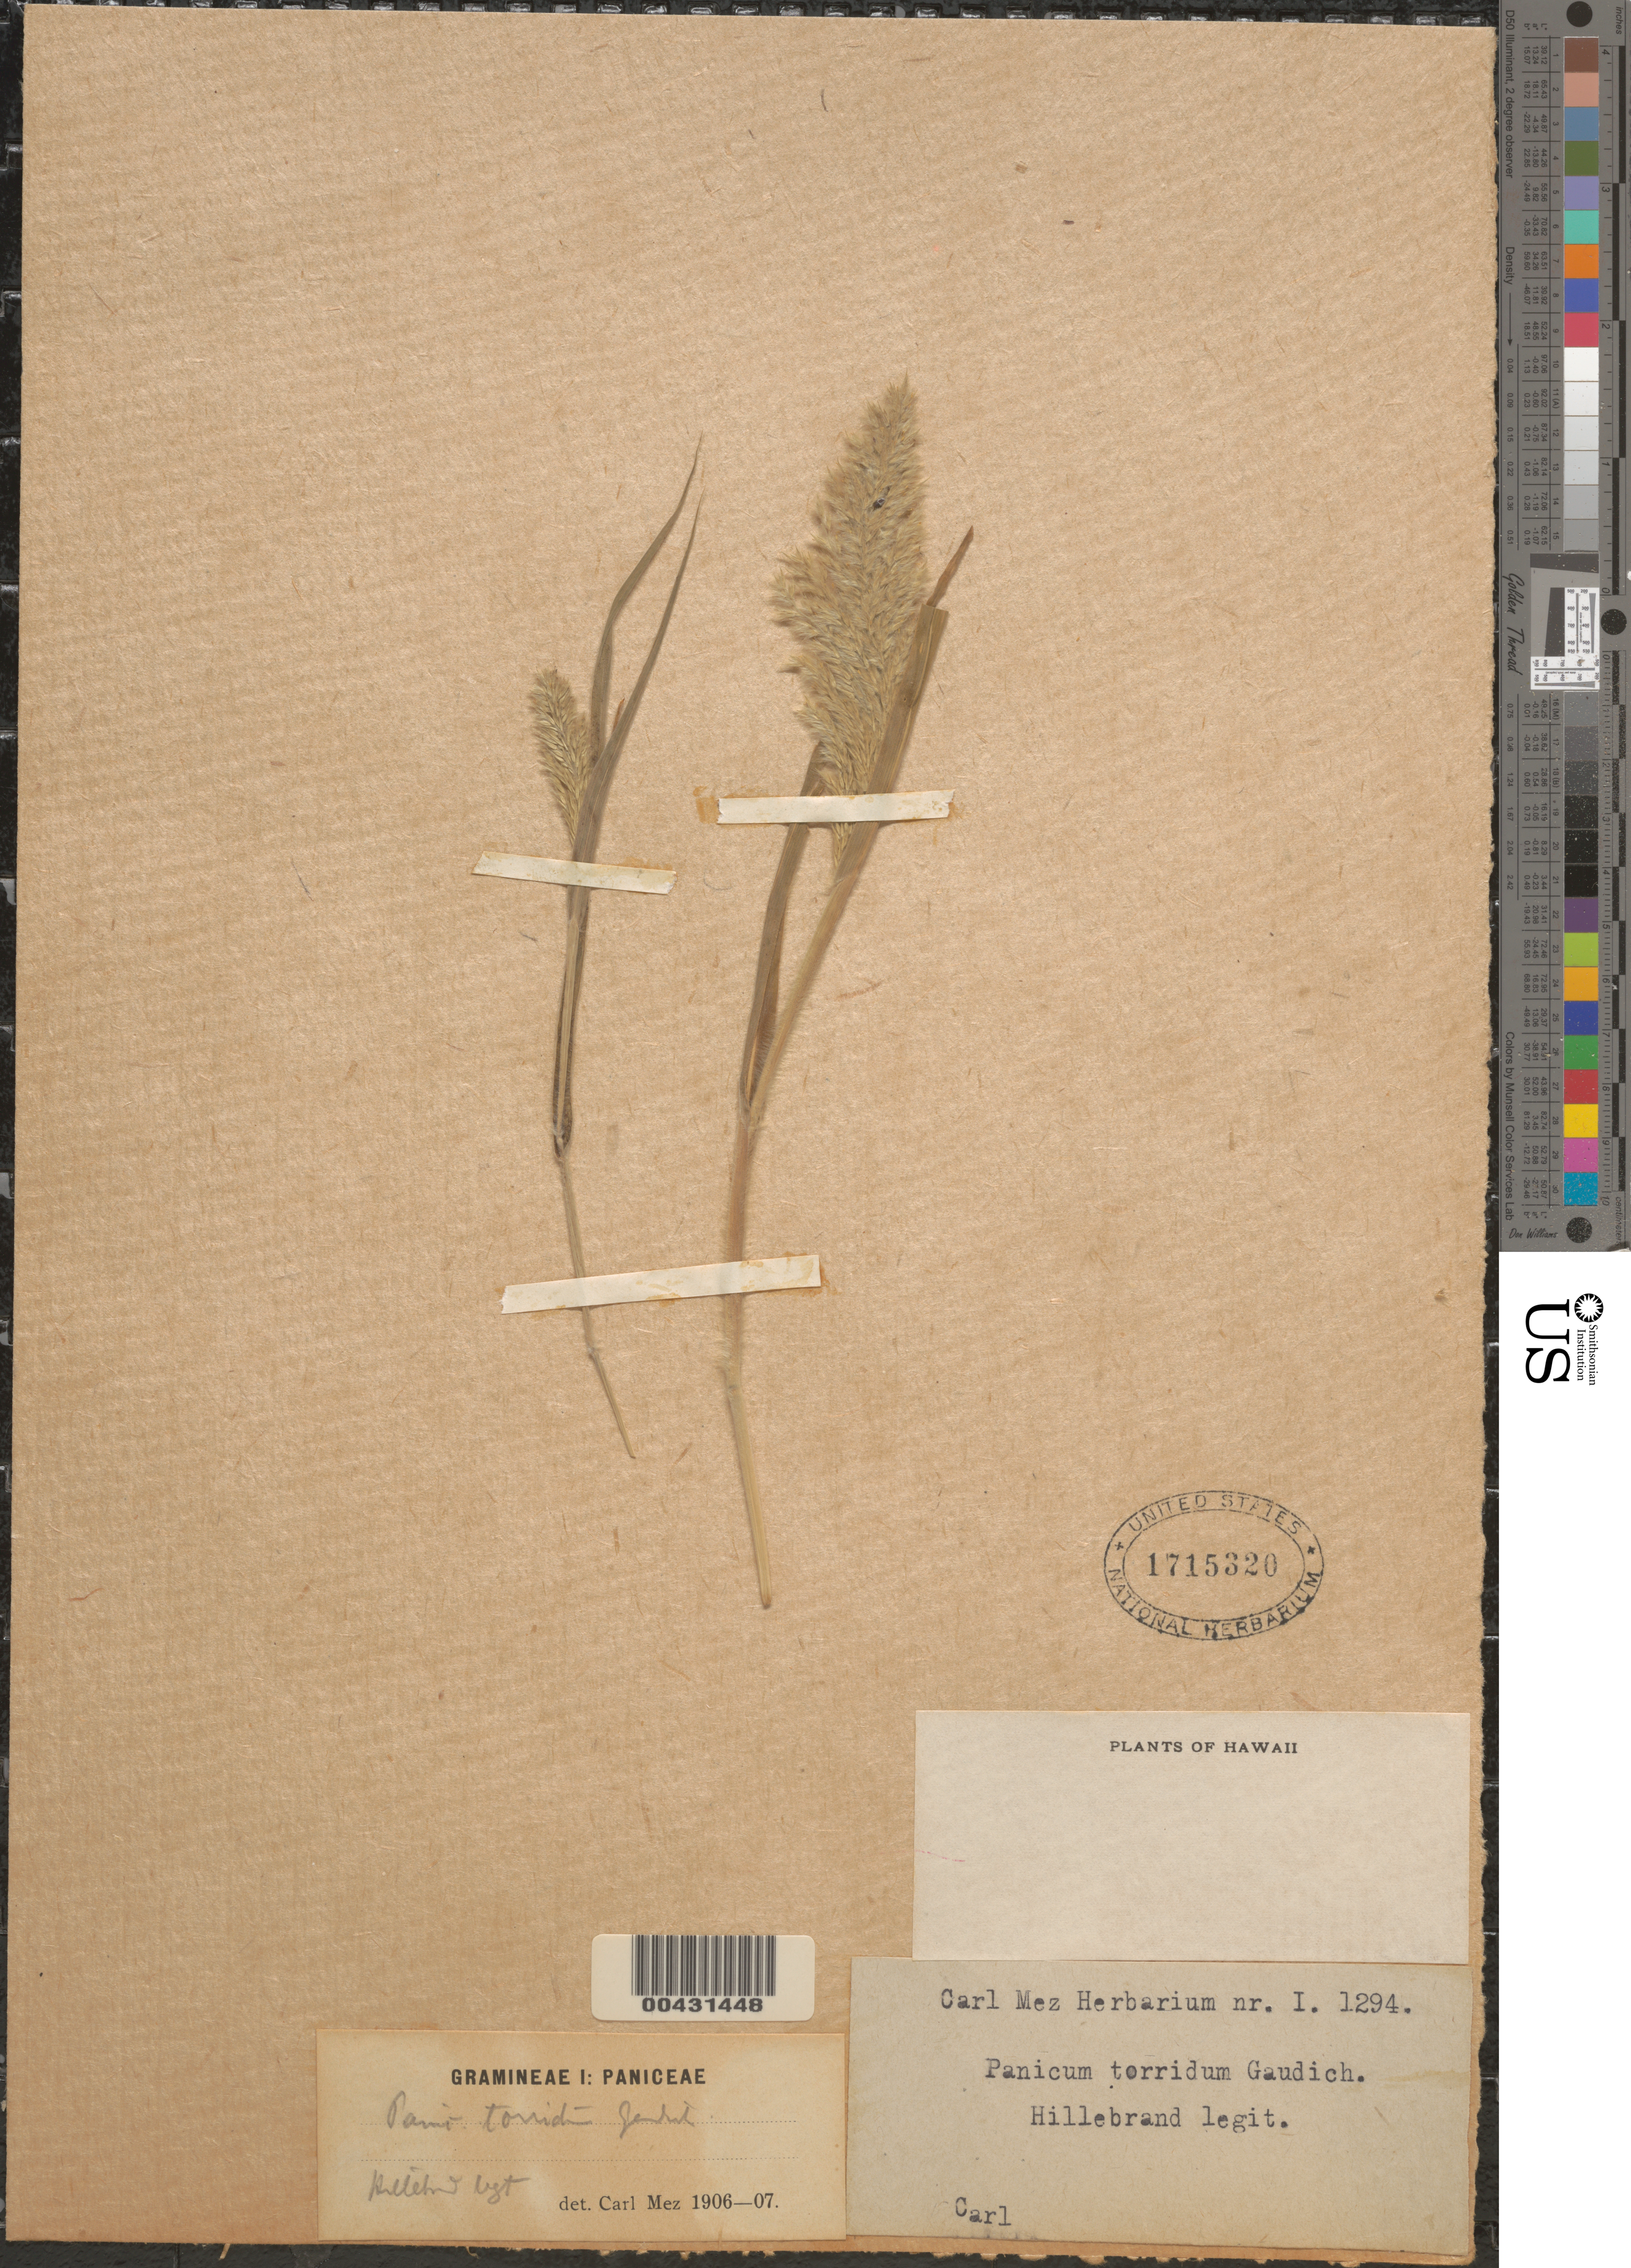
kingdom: Plantae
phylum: Tracheophyta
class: Liliopsida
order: Poales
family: Poaceae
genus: Panicum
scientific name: Panicum torridum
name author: Gaudich.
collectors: C. Hillebrand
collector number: I. 1294.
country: United States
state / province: Hawaii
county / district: Hawaii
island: Hawaii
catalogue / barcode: US 1715320